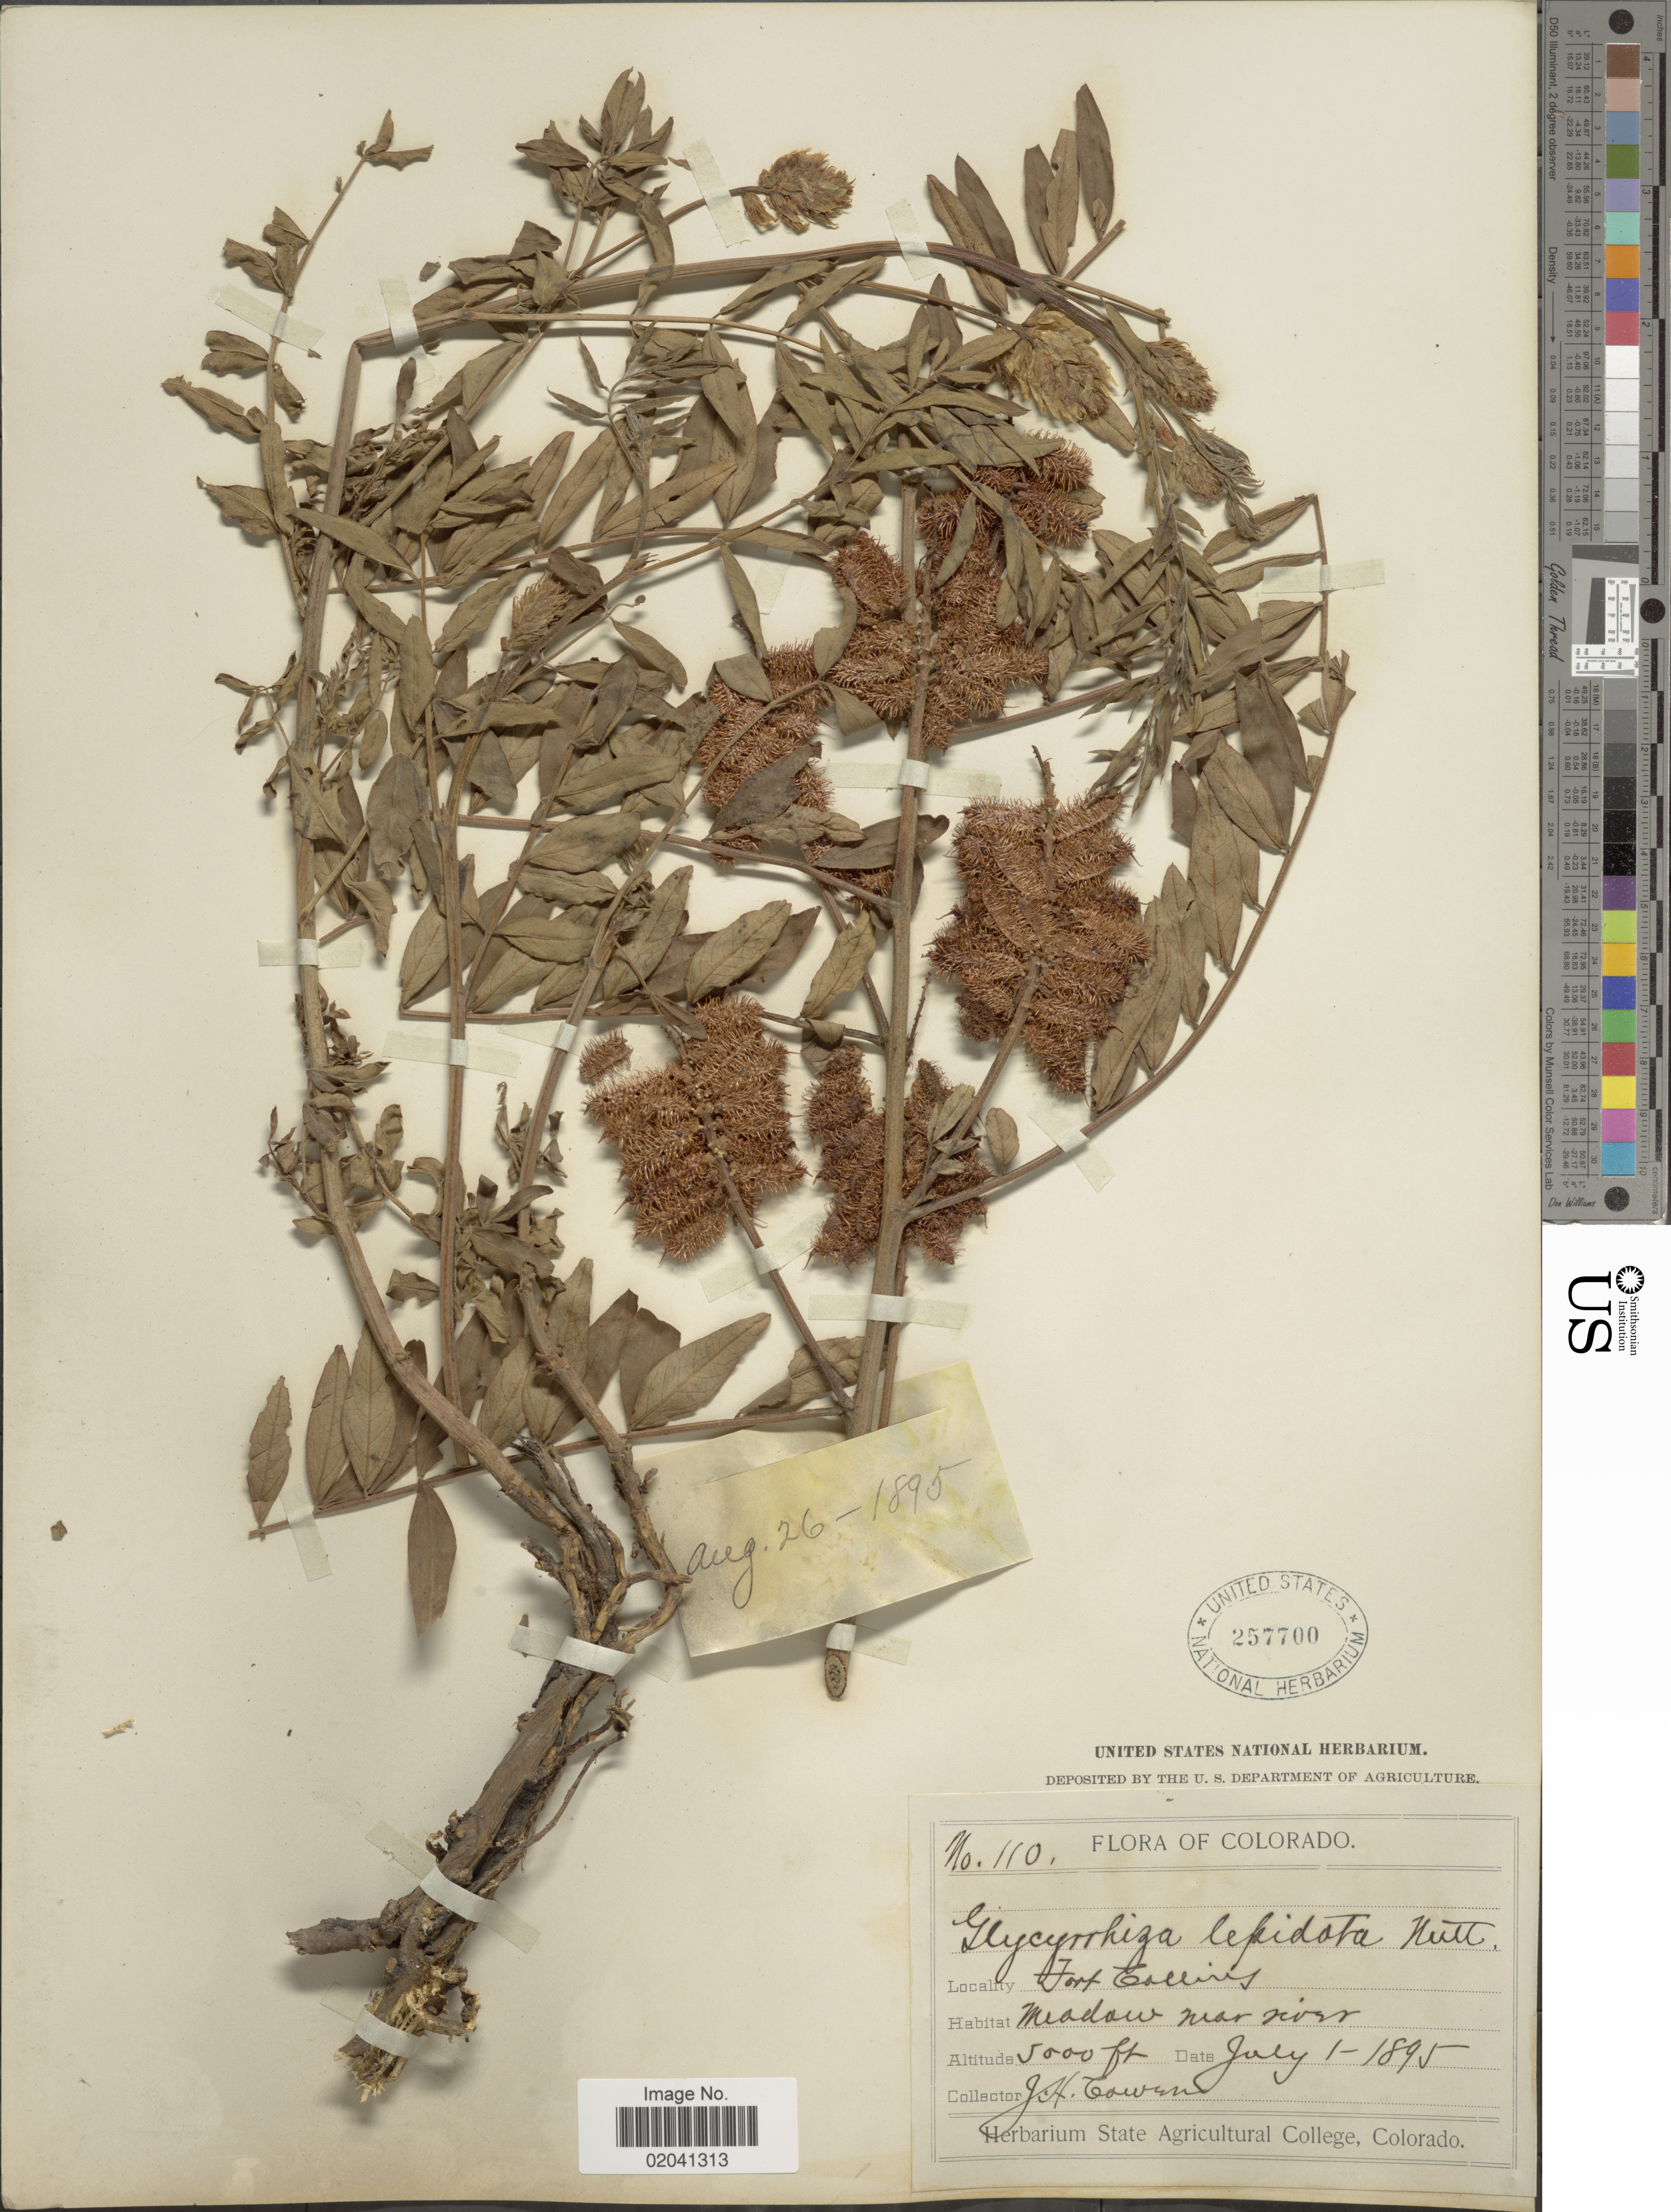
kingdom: Plantae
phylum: Tracheophyta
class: Magnoliopsida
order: Fabales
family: Fabaceae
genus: Glycyrrhiza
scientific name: Glycyrrhiza lepidota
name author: Pursh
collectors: J. H. Cowen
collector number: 110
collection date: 1895-07-01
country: United States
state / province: Colorado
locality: Fort Collins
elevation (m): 1524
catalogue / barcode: US 257700